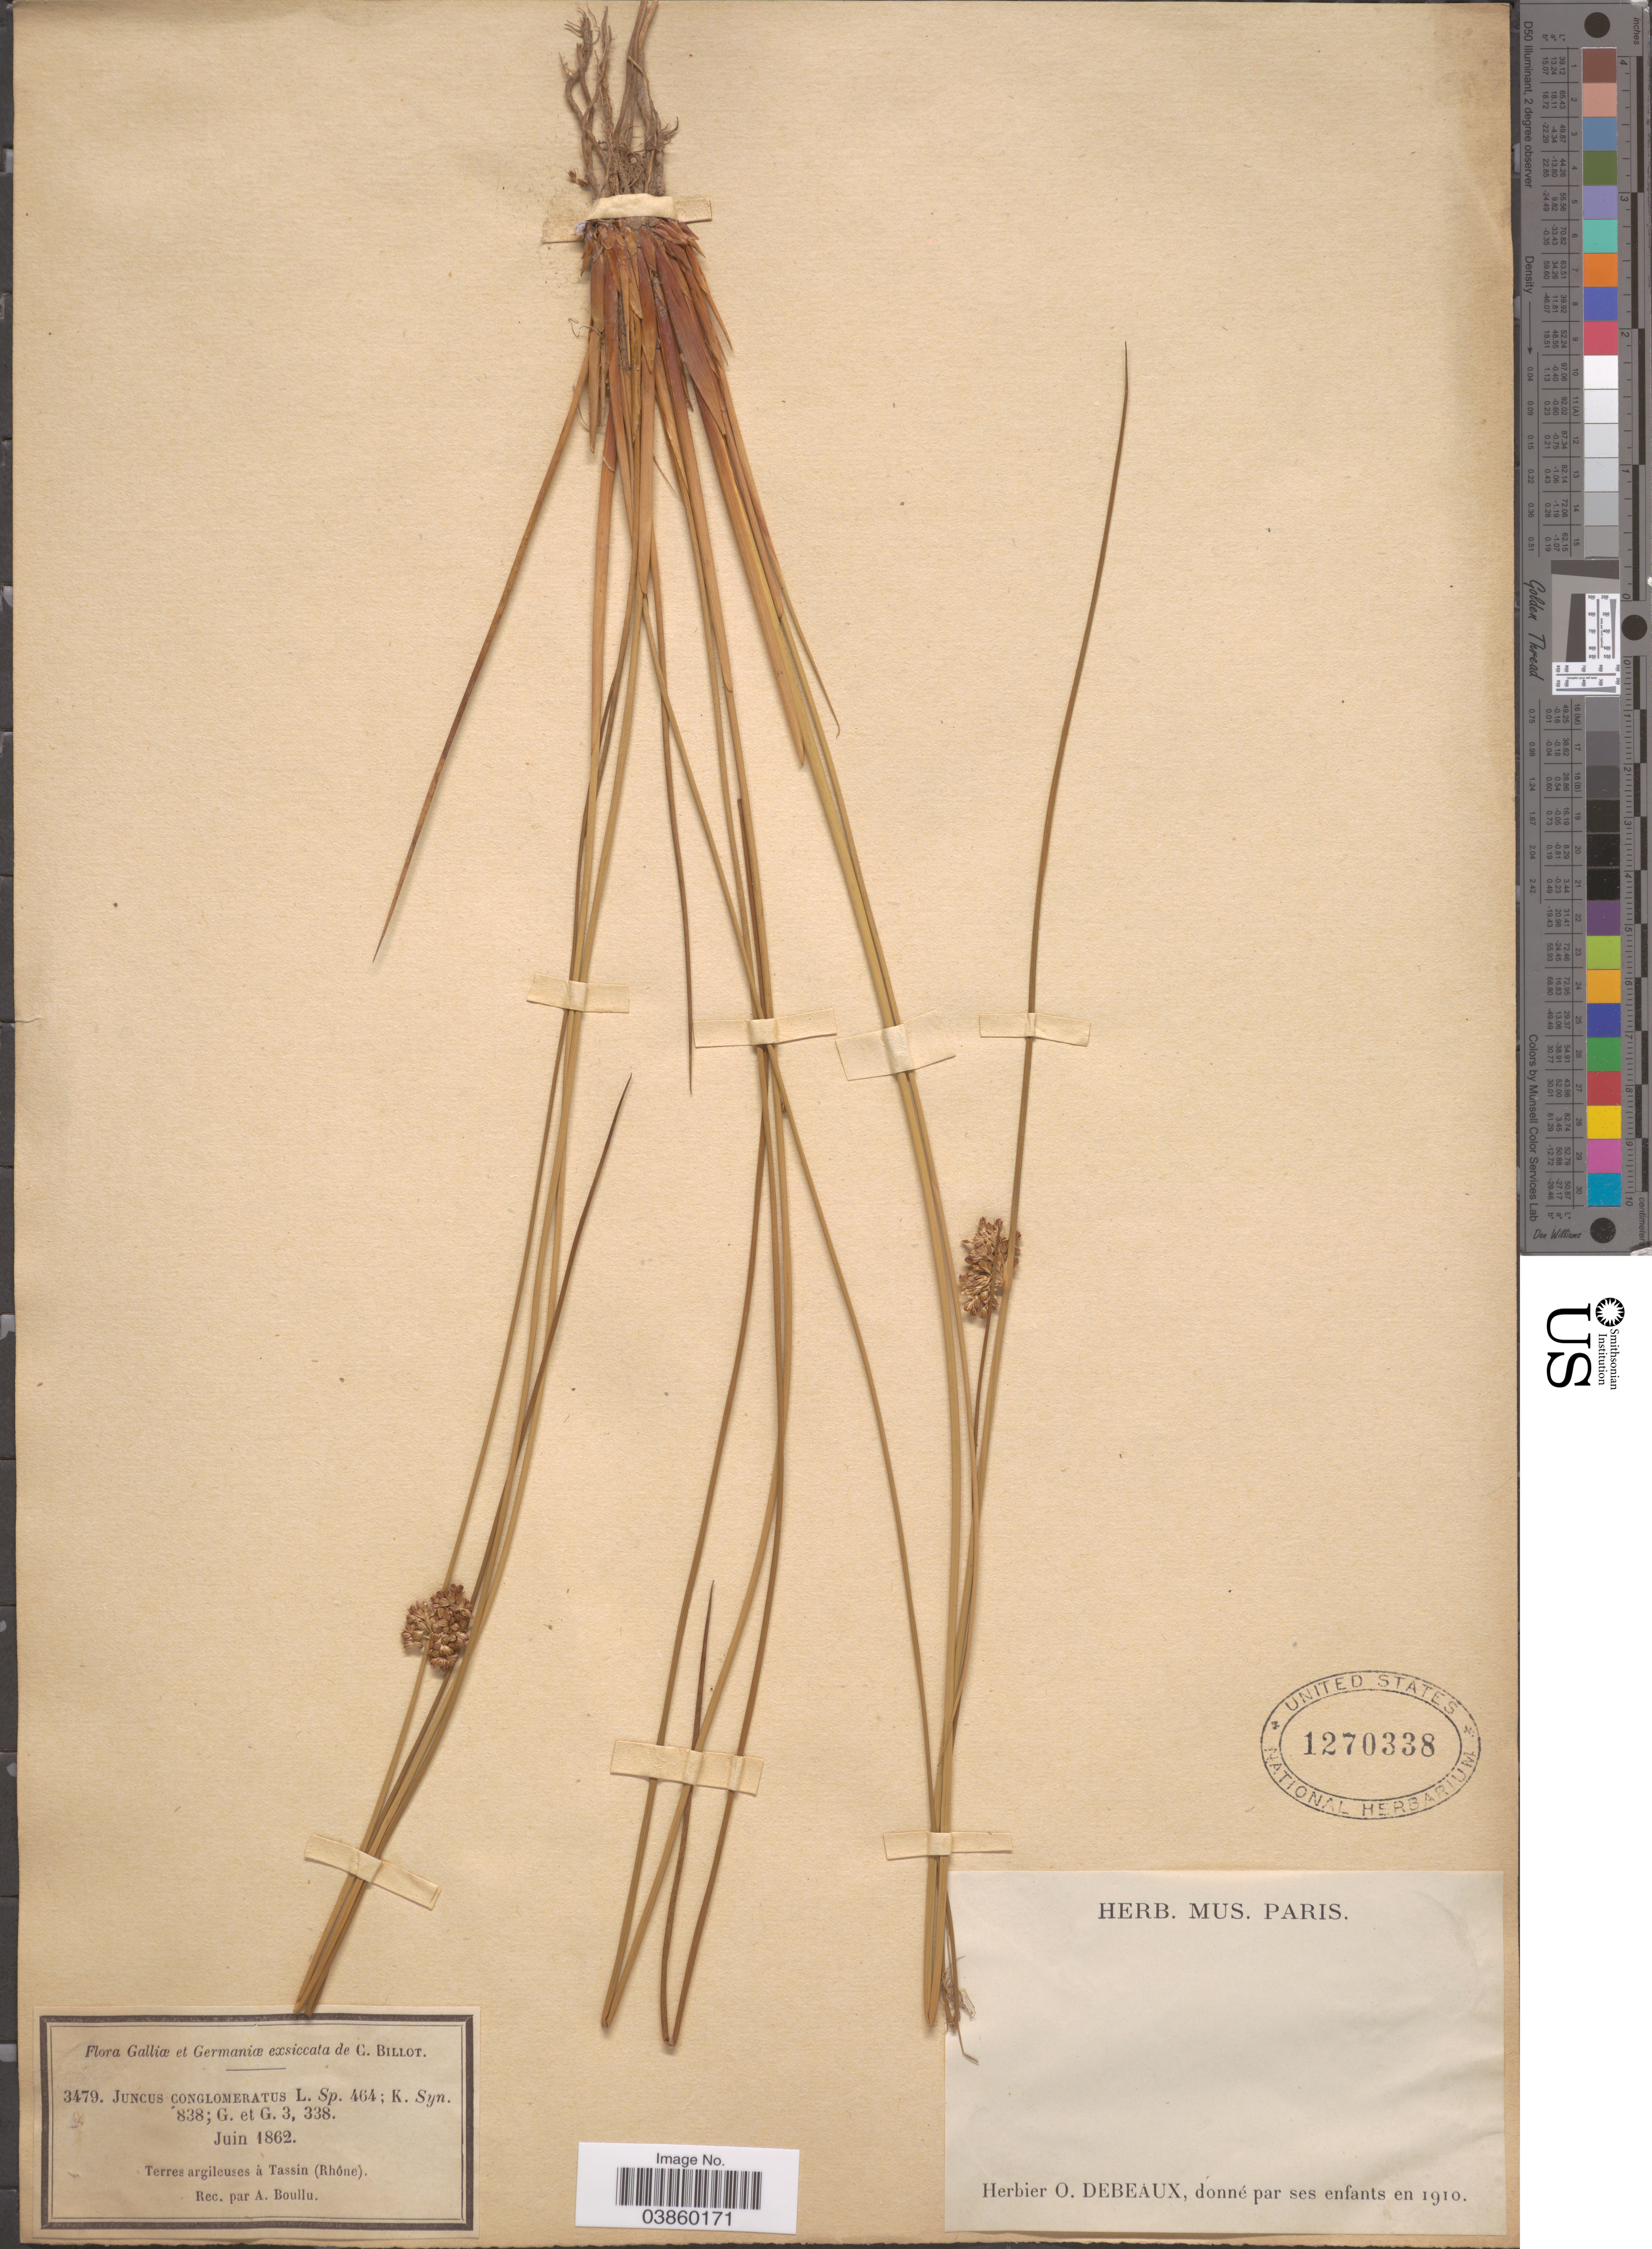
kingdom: Plantae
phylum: Tracheophyta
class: Liliopsida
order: Poales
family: Juncaceae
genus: Juncus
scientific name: Juncus conglomeratus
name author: L.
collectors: A. Boullu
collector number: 3479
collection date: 1862-06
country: France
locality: Galliæ et Germaniæ. Terres argileuses à Tassin (Rhône).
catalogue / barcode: US 1270338